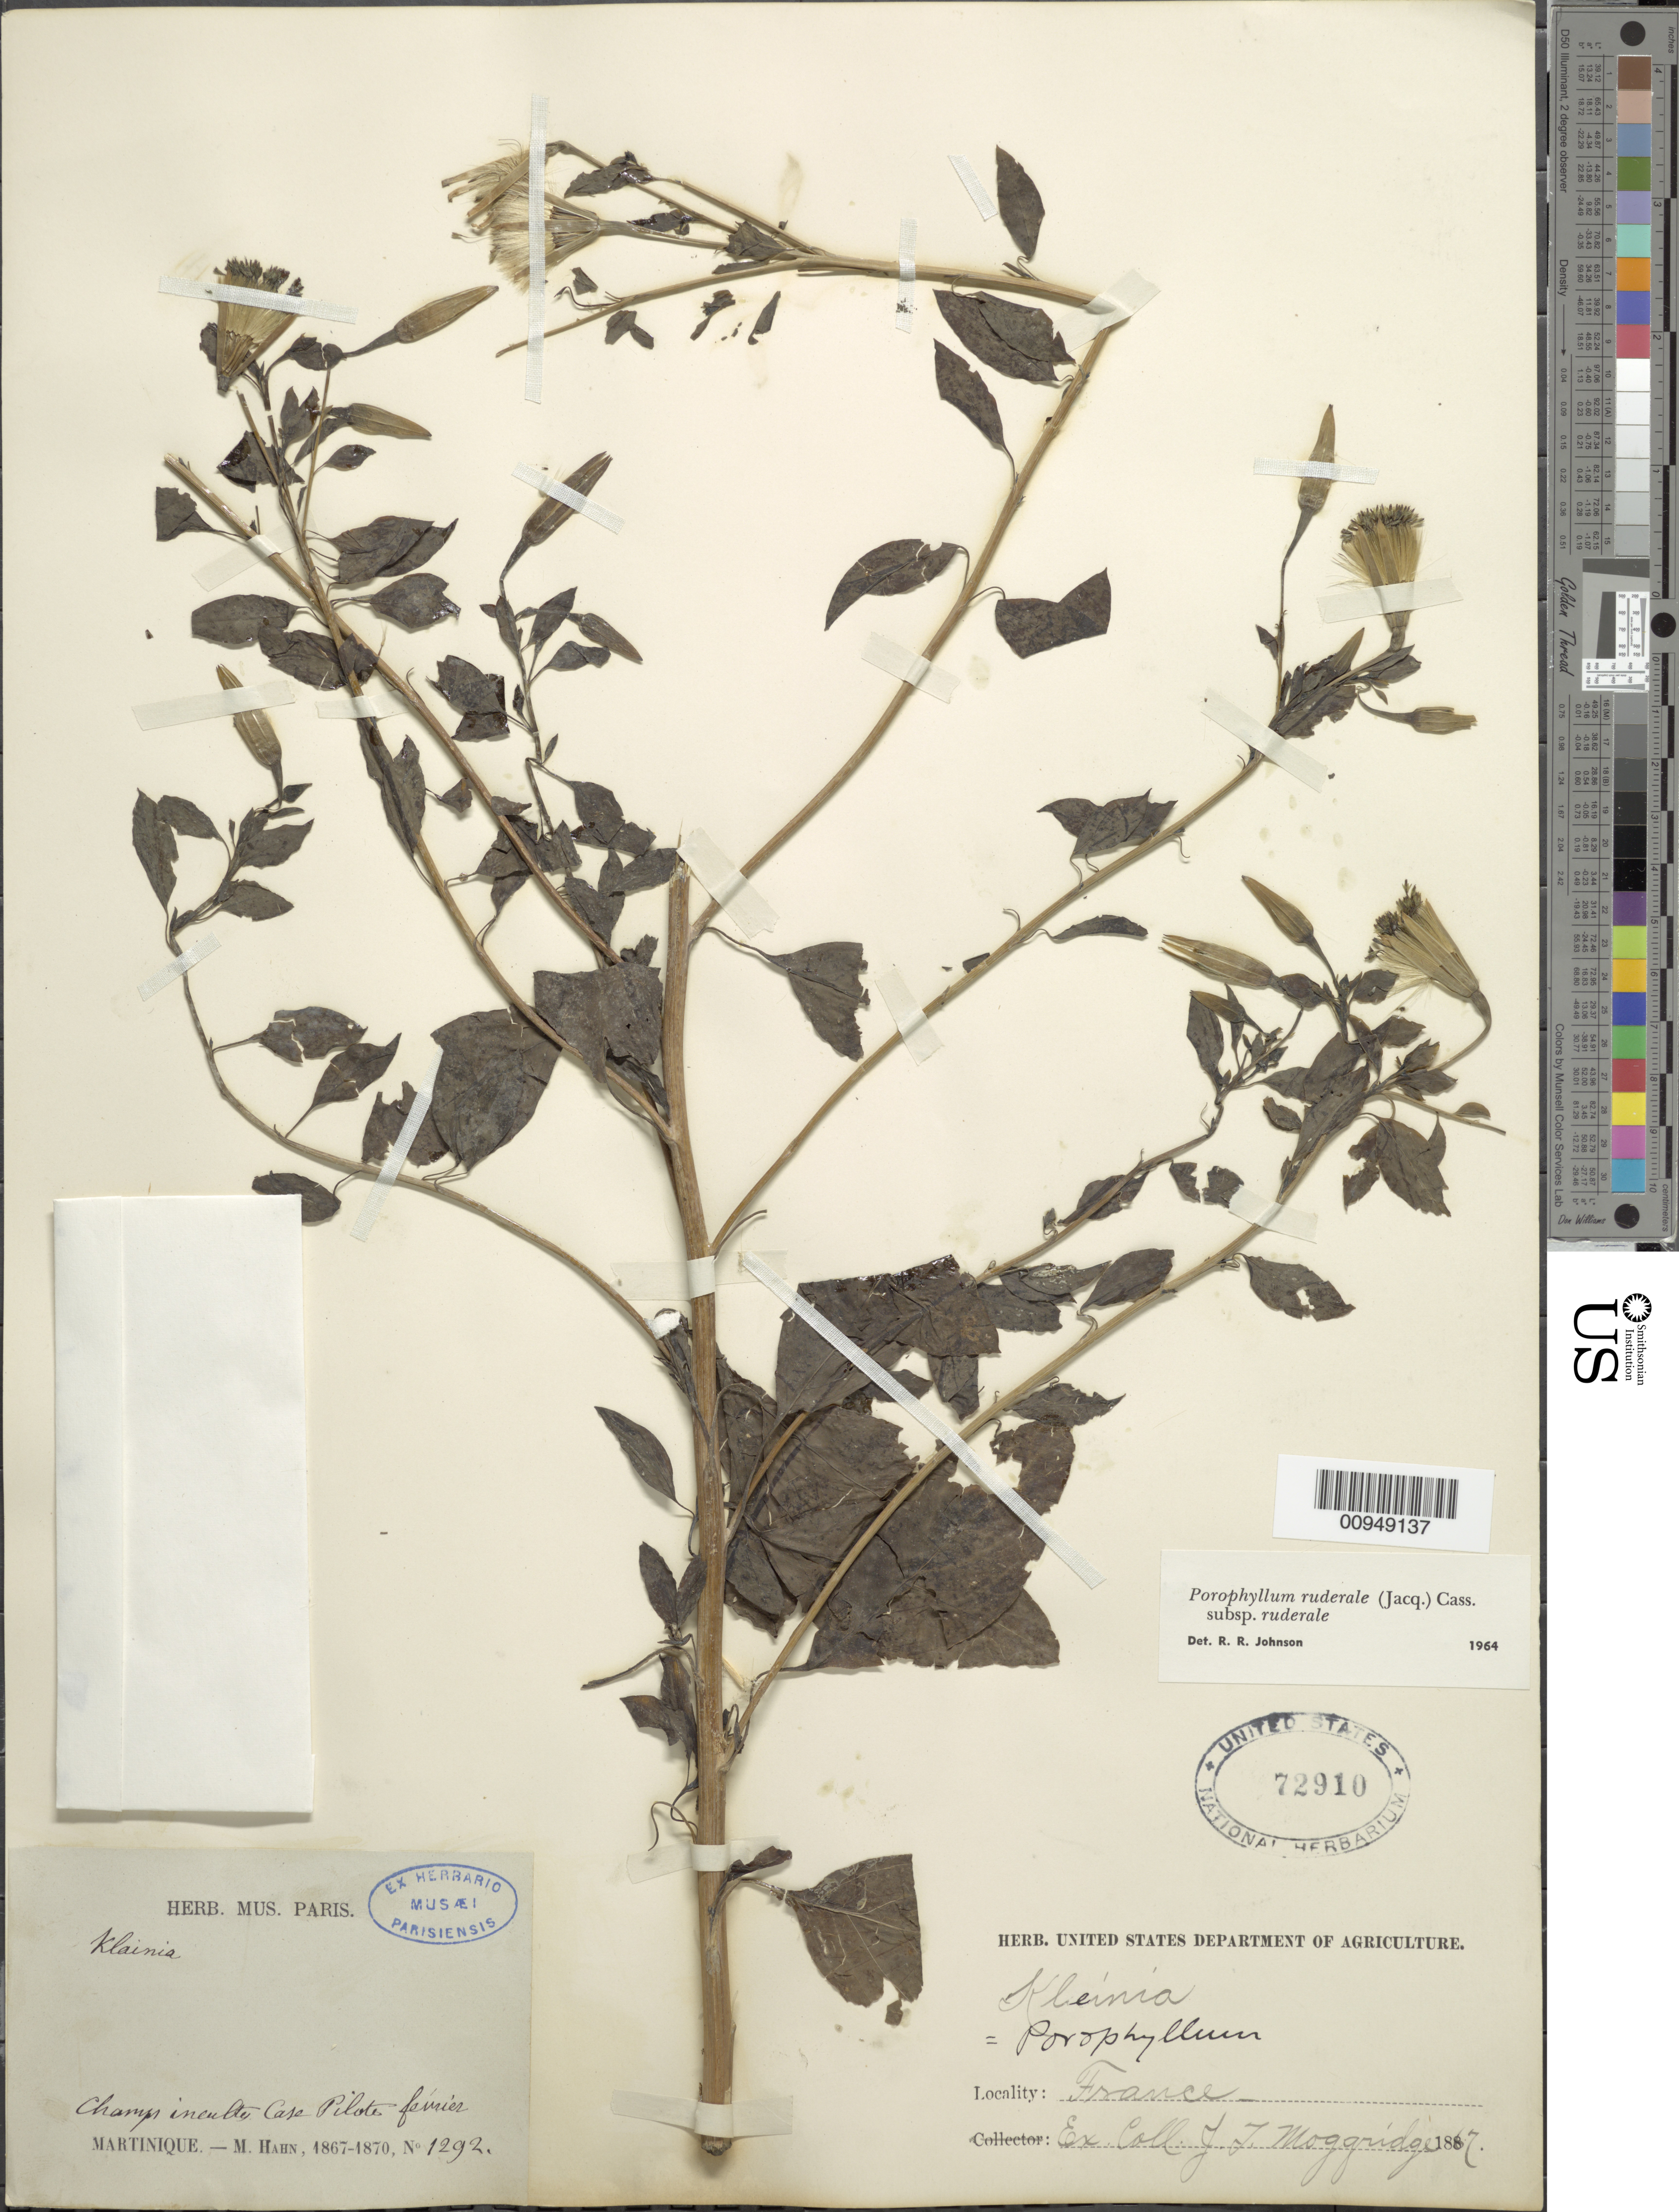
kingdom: Plantae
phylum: Tracheophyta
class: Magnoliopsida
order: Asterales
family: Asteraceae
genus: Porophyllum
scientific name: Porophyllum ruderale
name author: (Jacq.) Cass.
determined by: Johnson, R. R.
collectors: M. Hahn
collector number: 1292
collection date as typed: Feb 1867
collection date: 1867-02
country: Martinique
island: Martinique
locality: "Champs incubte" Case Pilote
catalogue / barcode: US 72910